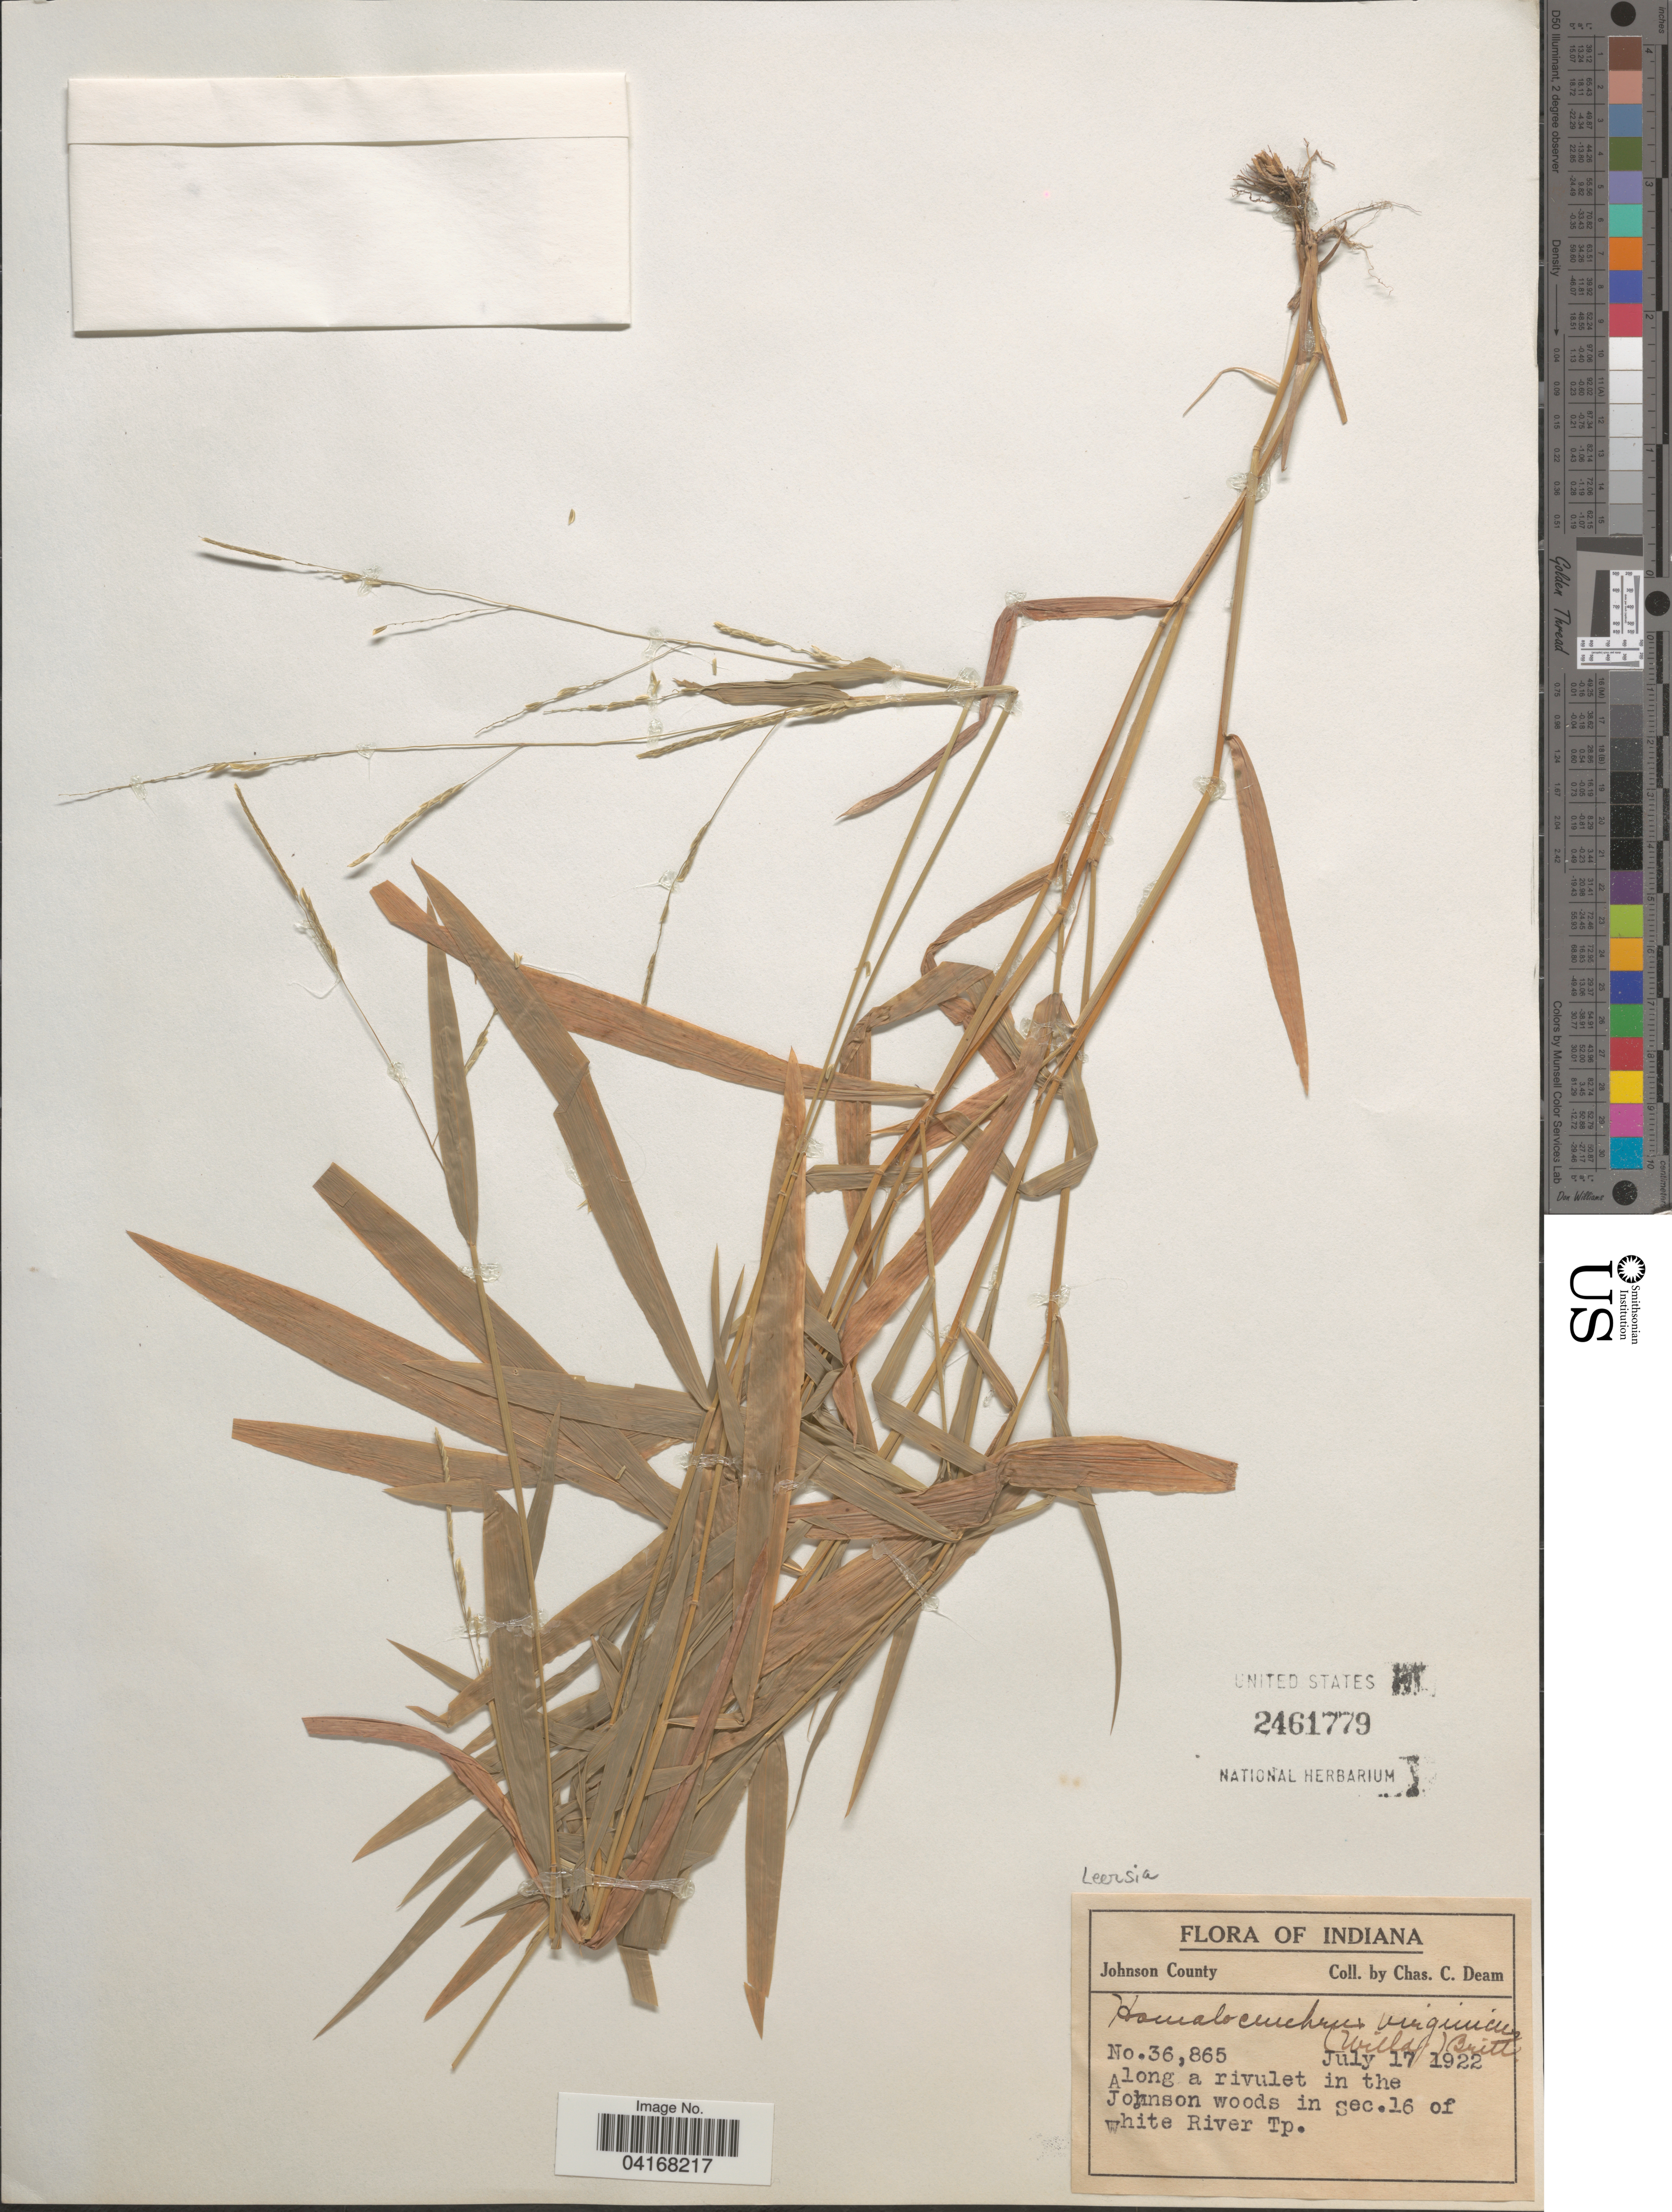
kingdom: Plantae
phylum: Tracheophyta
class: Liliopsida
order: Poales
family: Poaceae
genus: Leersia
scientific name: Leersia virginica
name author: Willd.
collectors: C. C. Deam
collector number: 36865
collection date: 1922-07-17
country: United States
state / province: Indiana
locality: Johnson County. Along a rivulet in the Johnson woods in Sec.16 of White River Tp.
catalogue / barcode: US 2461779